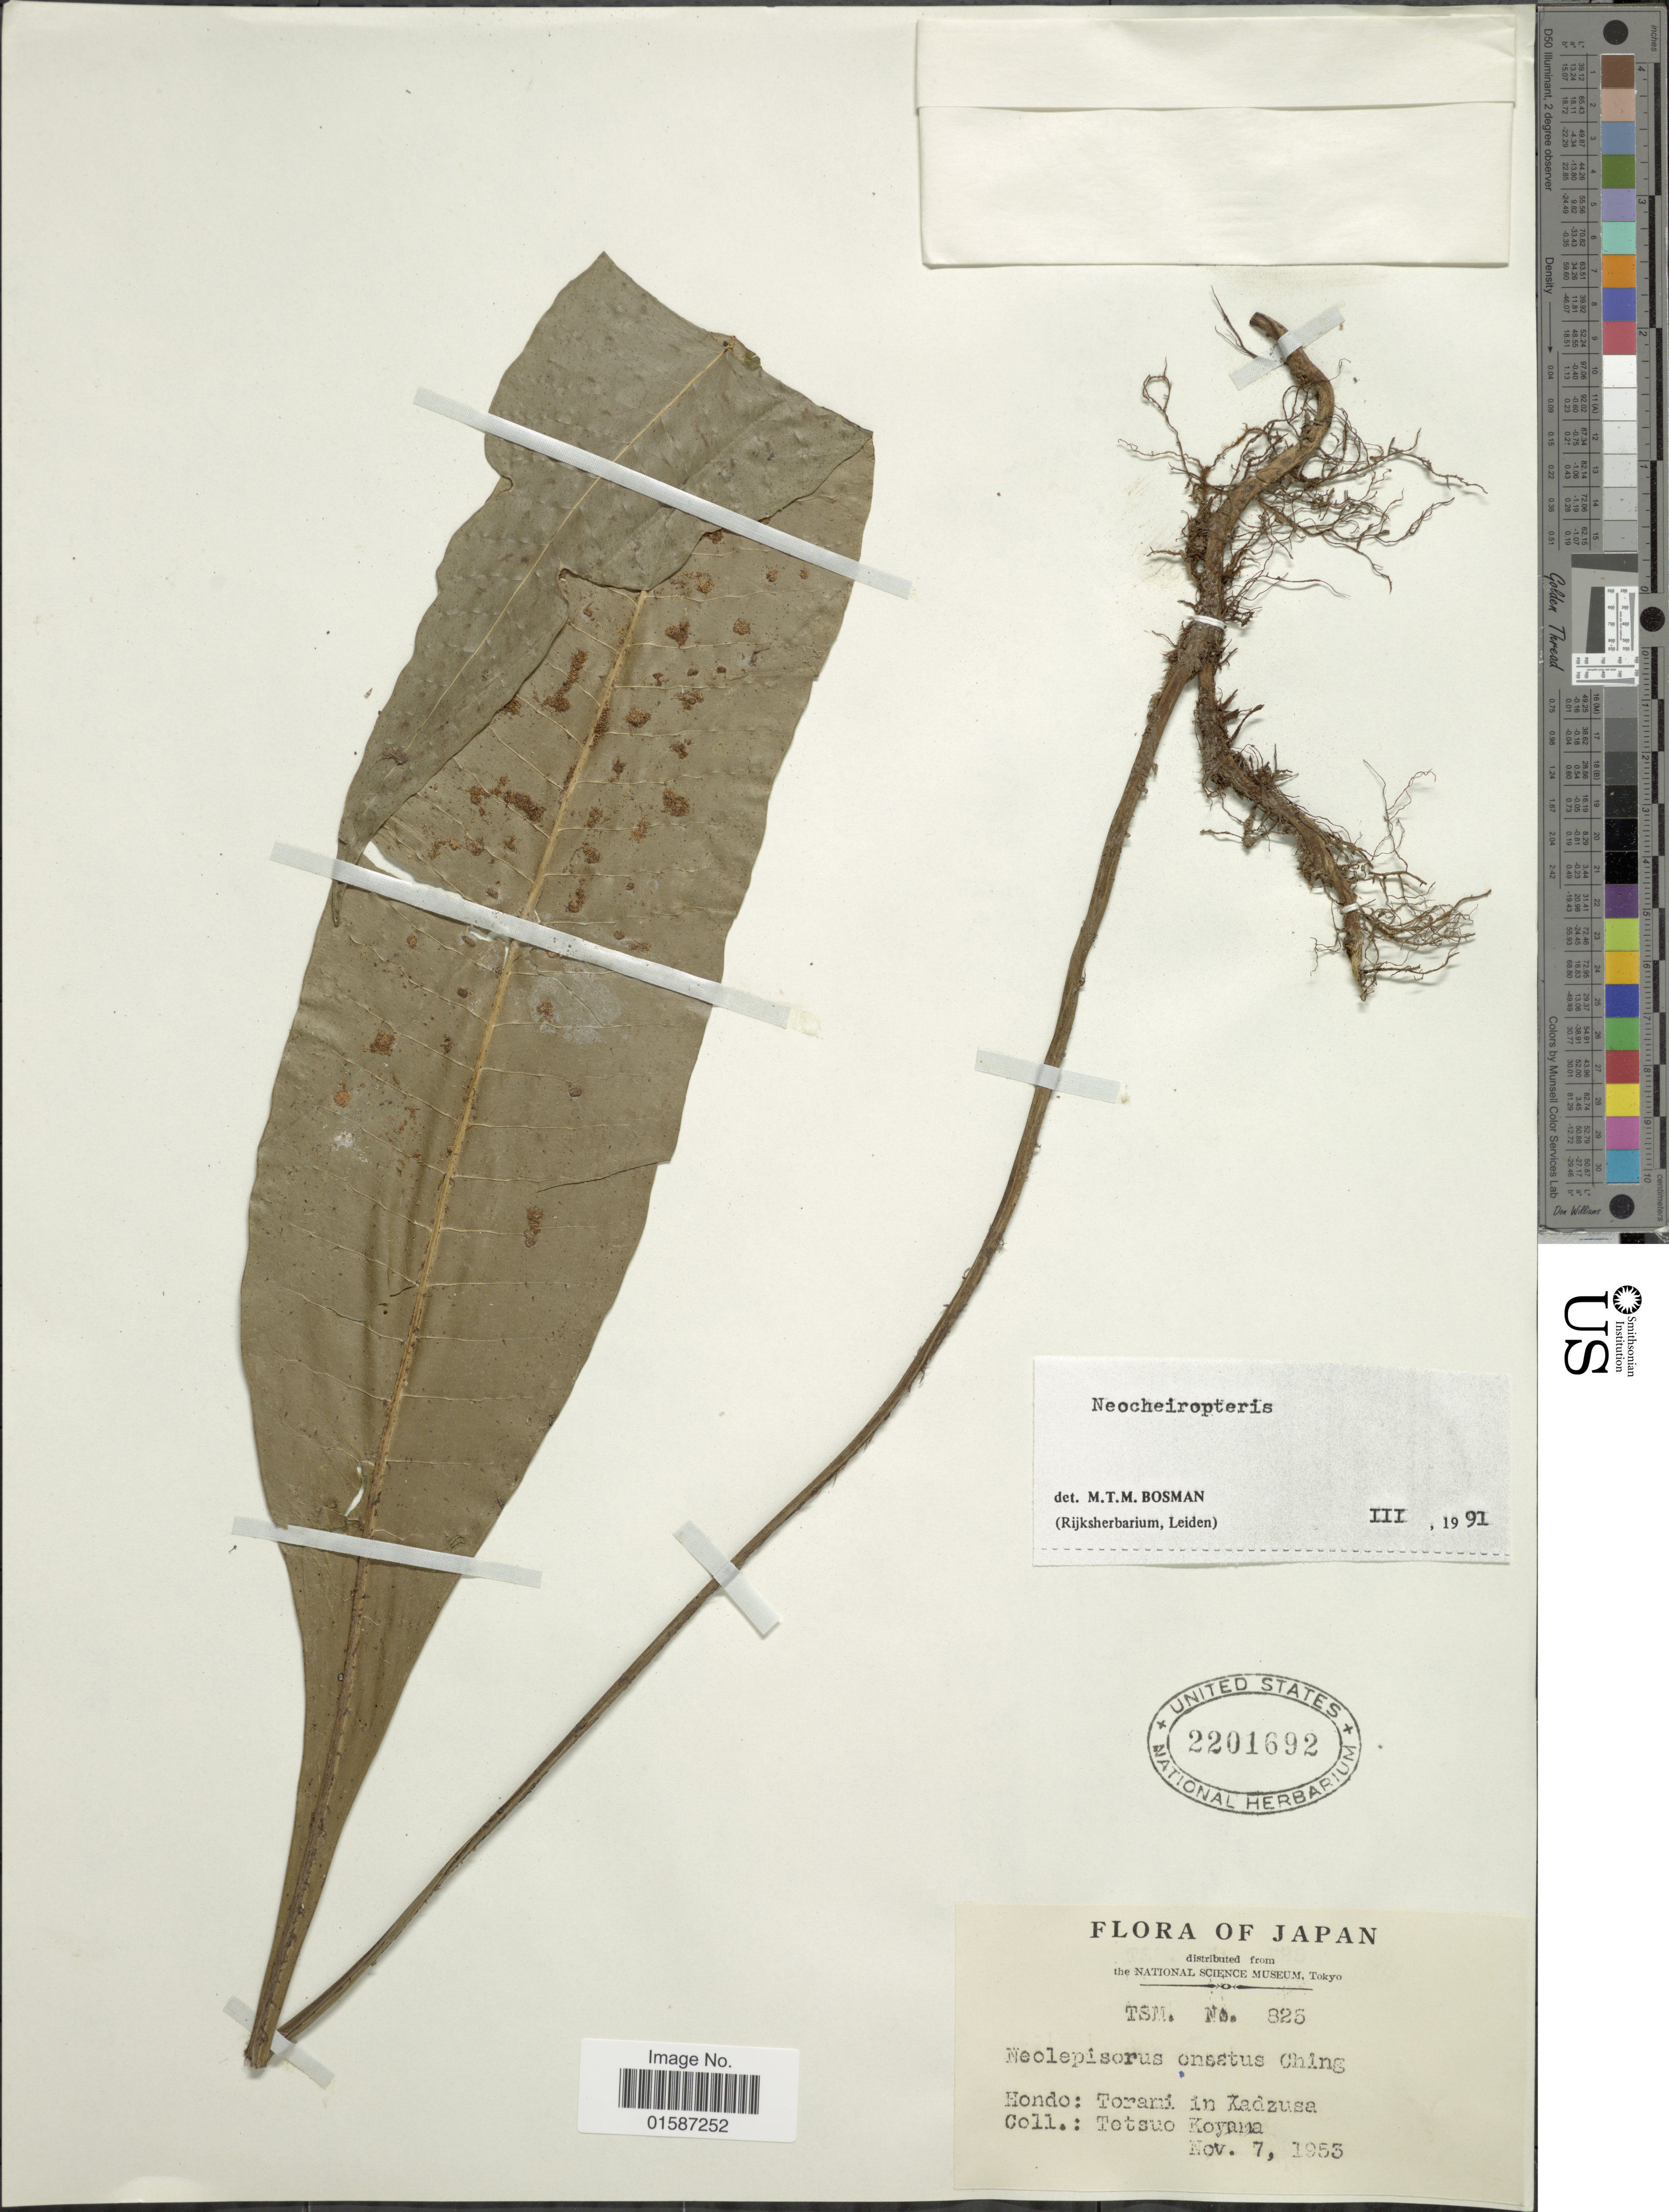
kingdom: Plantae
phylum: Tracheophyta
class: Polypodiopsida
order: Polypodiales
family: Polypodiaceae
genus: Neolepisorus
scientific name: Neolepisorus ensatus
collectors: T. Koyama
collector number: TSM825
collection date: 1953-11-07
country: Japan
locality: Hondo: Torami in Kadzusa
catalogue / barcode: US 2201692